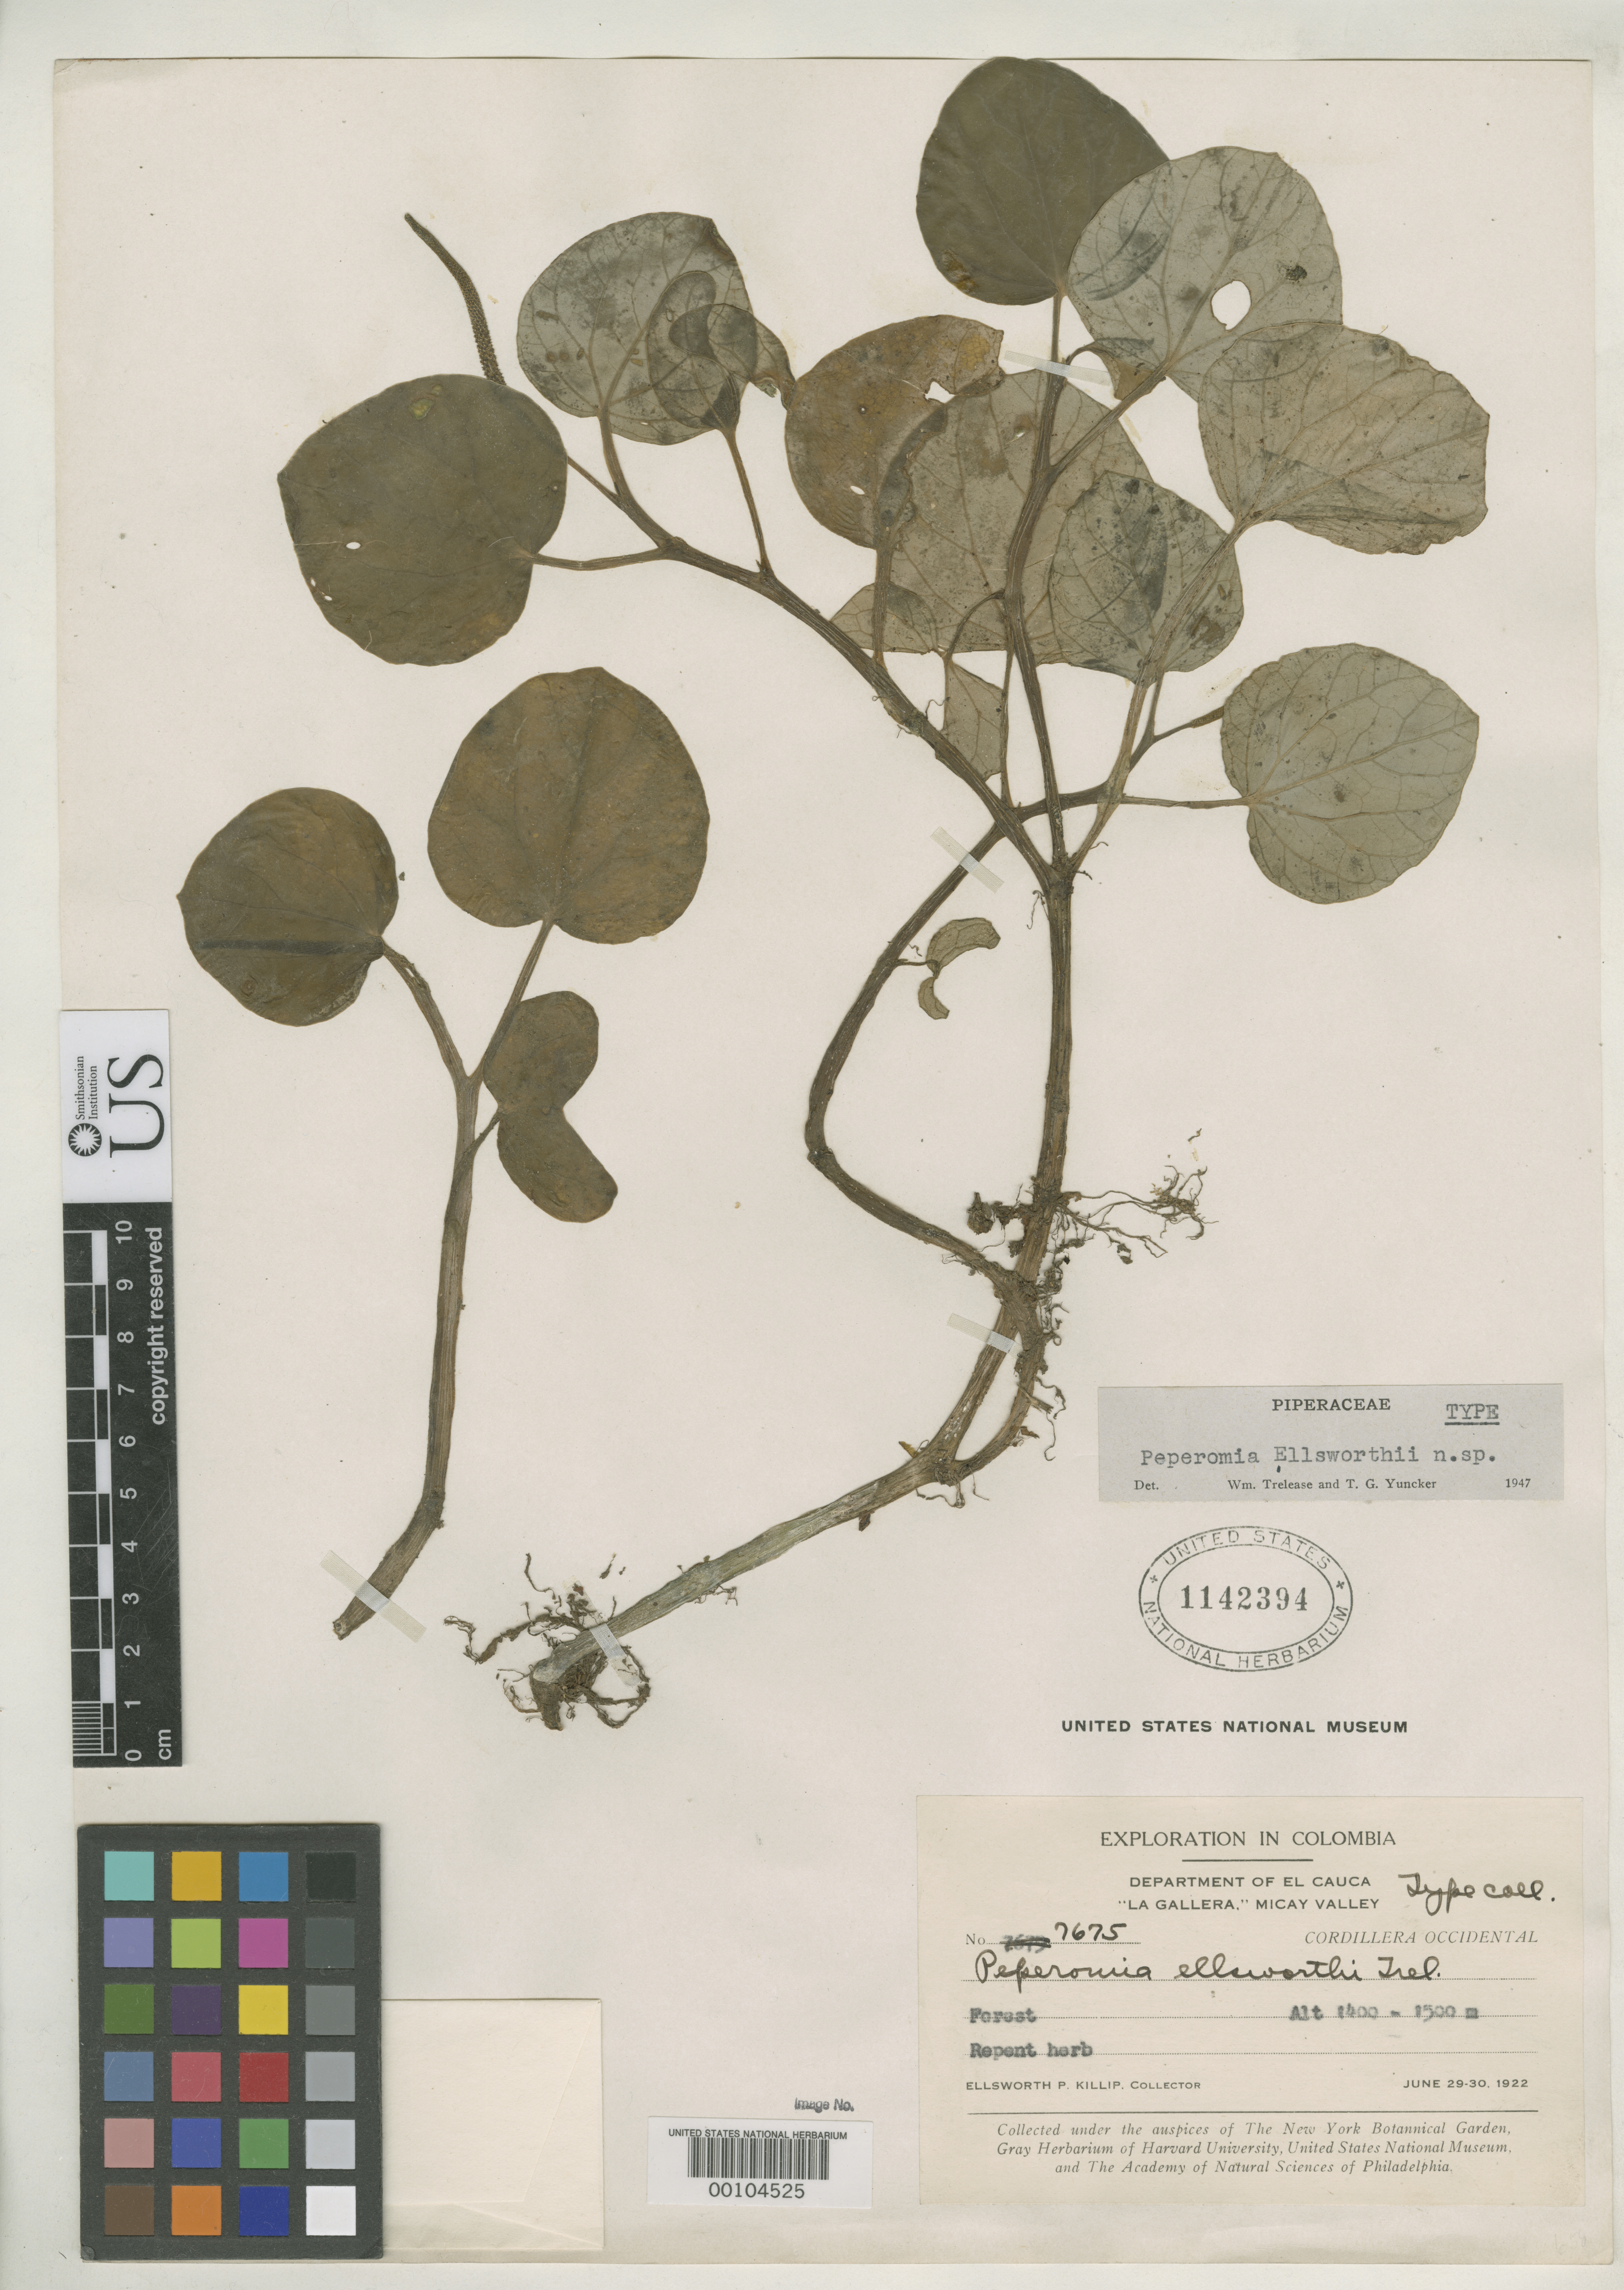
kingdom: Plantae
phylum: Tracheophyta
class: Magnoliopsida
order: Piperales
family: Piperaceae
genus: Peperomia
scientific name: Peperomia ellsworthii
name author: Trel. & Yunck.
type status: Holotype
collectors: E. P. Killip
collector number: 7675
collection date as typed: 20 Jun 1922 to 30 Jun 1922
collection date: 1922-06-20/1922-06-30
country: Colombia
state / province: Cauca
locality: La Gallera, Micay Yanaconas.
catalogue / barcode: US 1142394